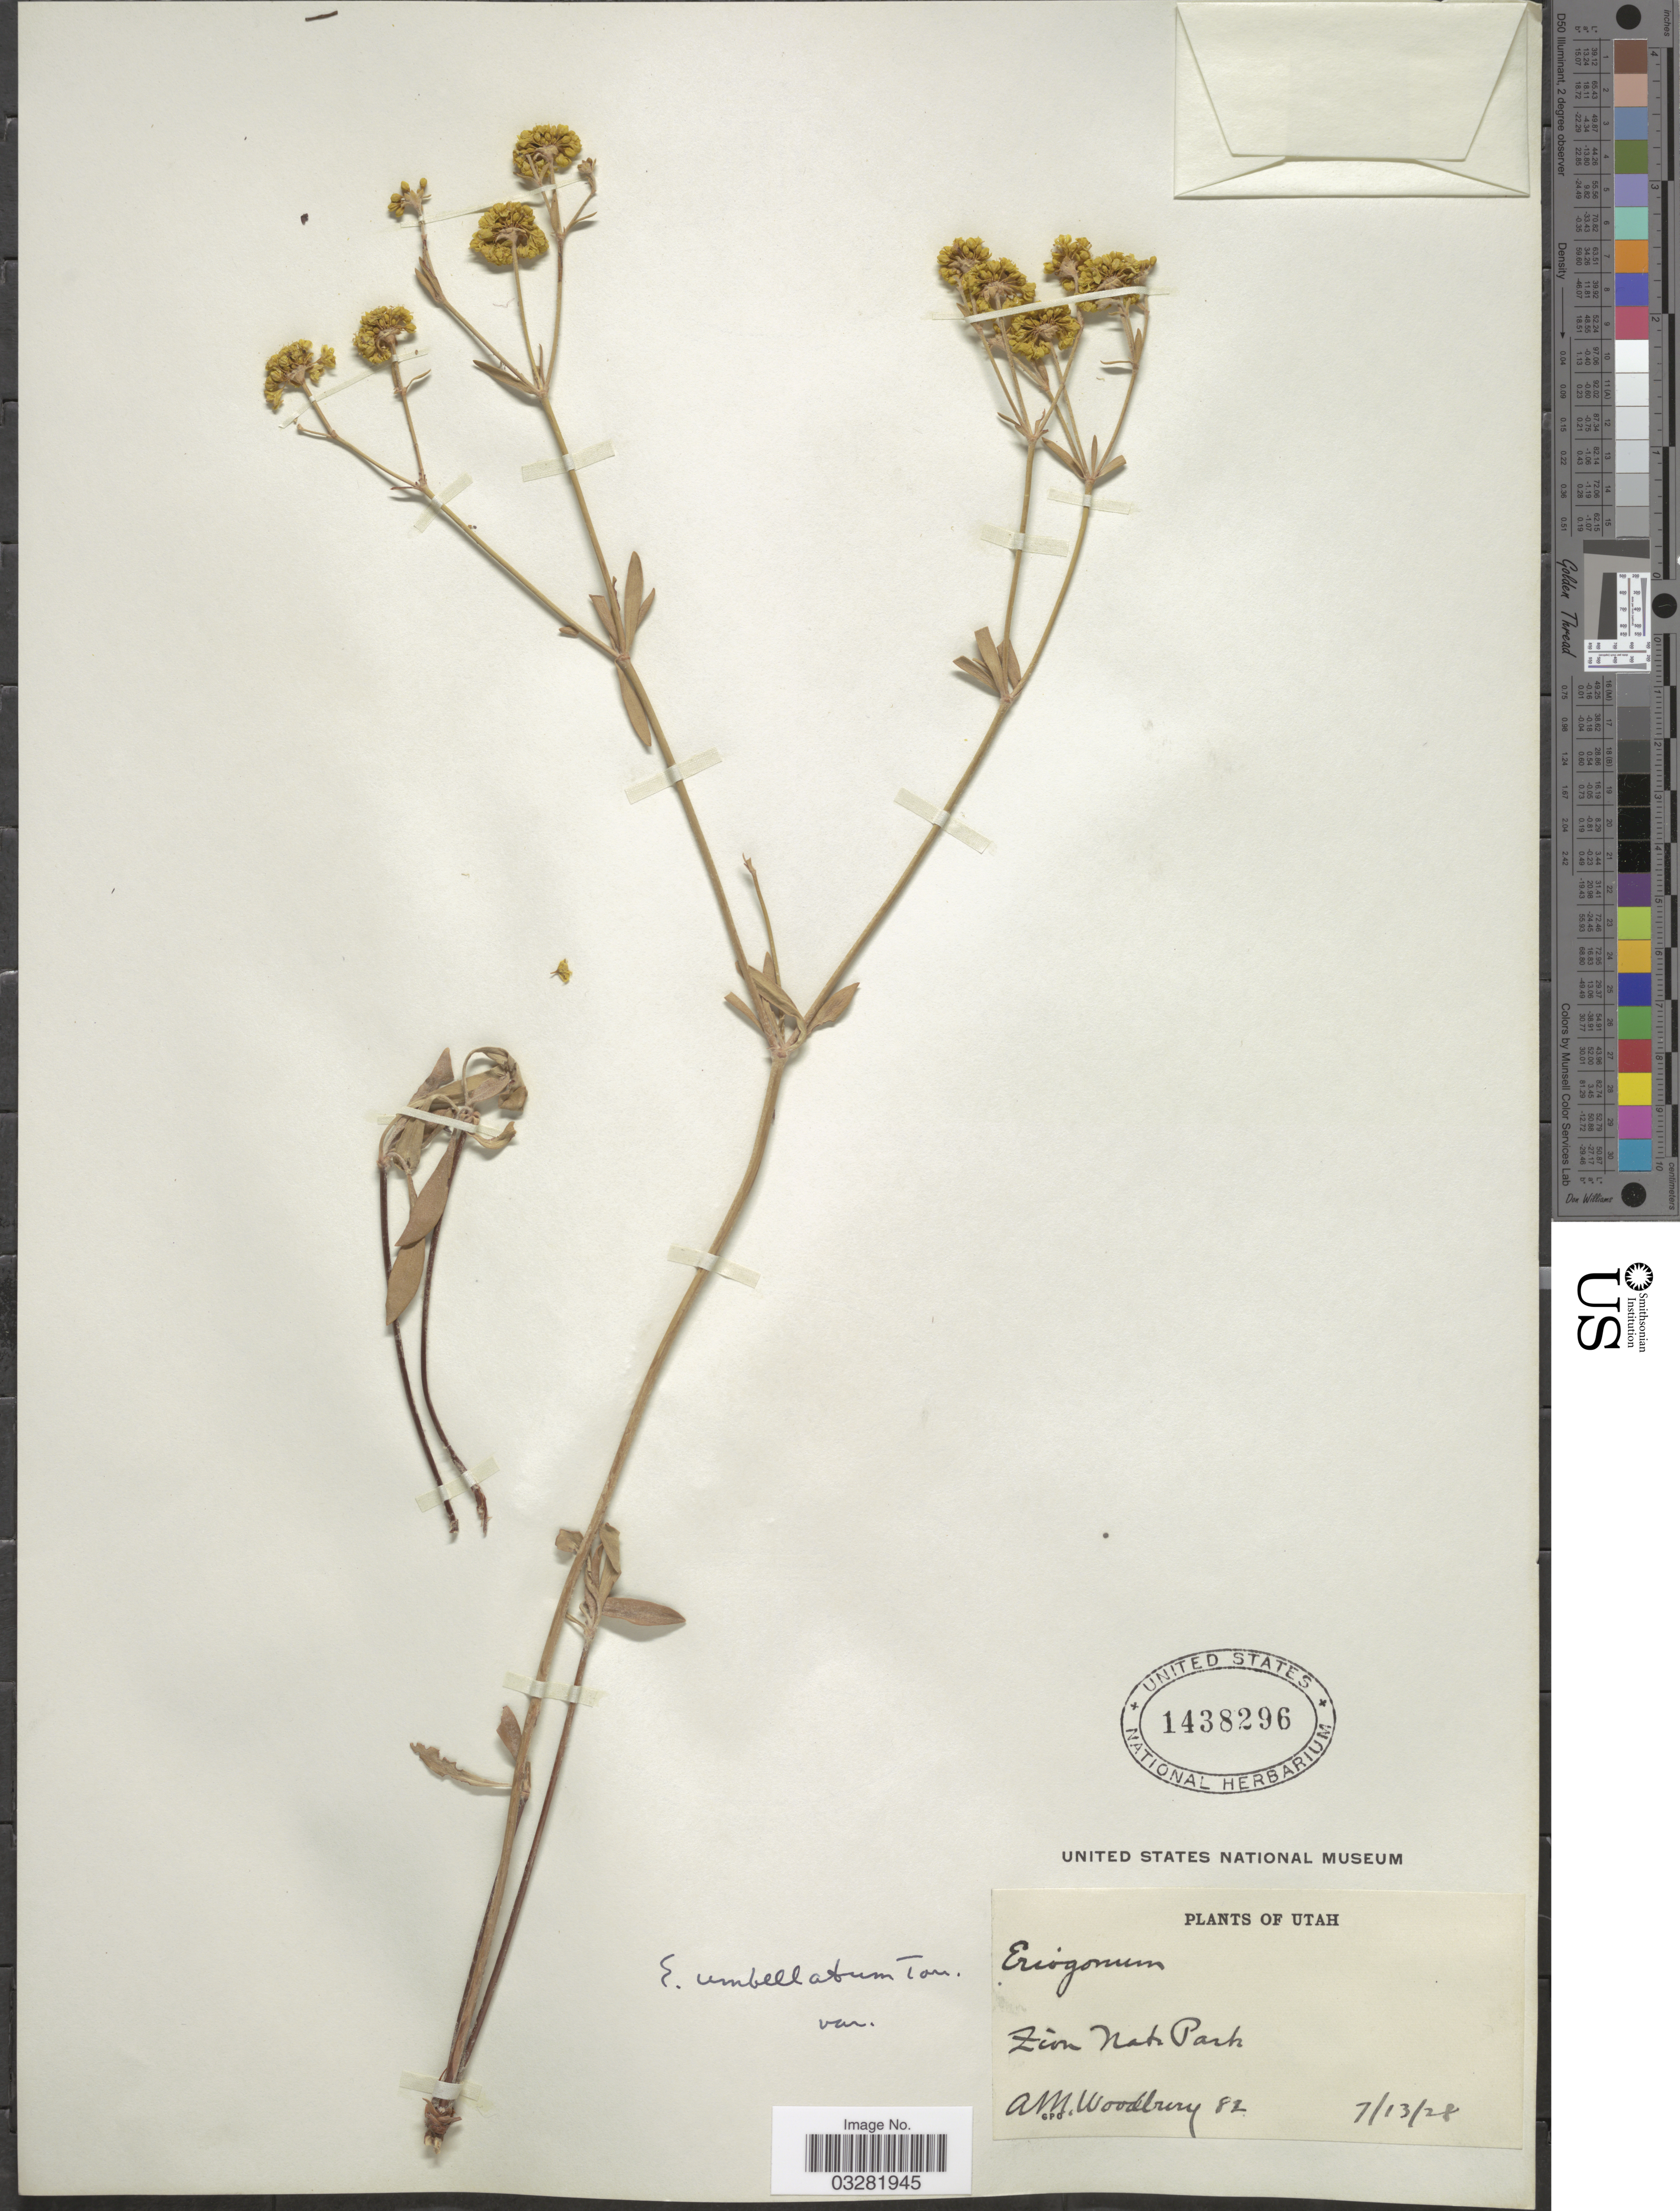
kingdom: Plantae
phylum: Tracheophyta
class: Magnoliopsida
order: Caryophyllales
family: Polygonaceae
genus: Eriogonum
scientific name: Eriogonum umbellatum var. subaridum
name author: S. Stokes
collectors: A. M. Woodbury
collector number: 82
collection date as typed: Transcribed d/m/y: 13/7/28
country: United States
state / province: Utah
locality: Zion Nat. Park.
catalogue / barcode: US 1438296